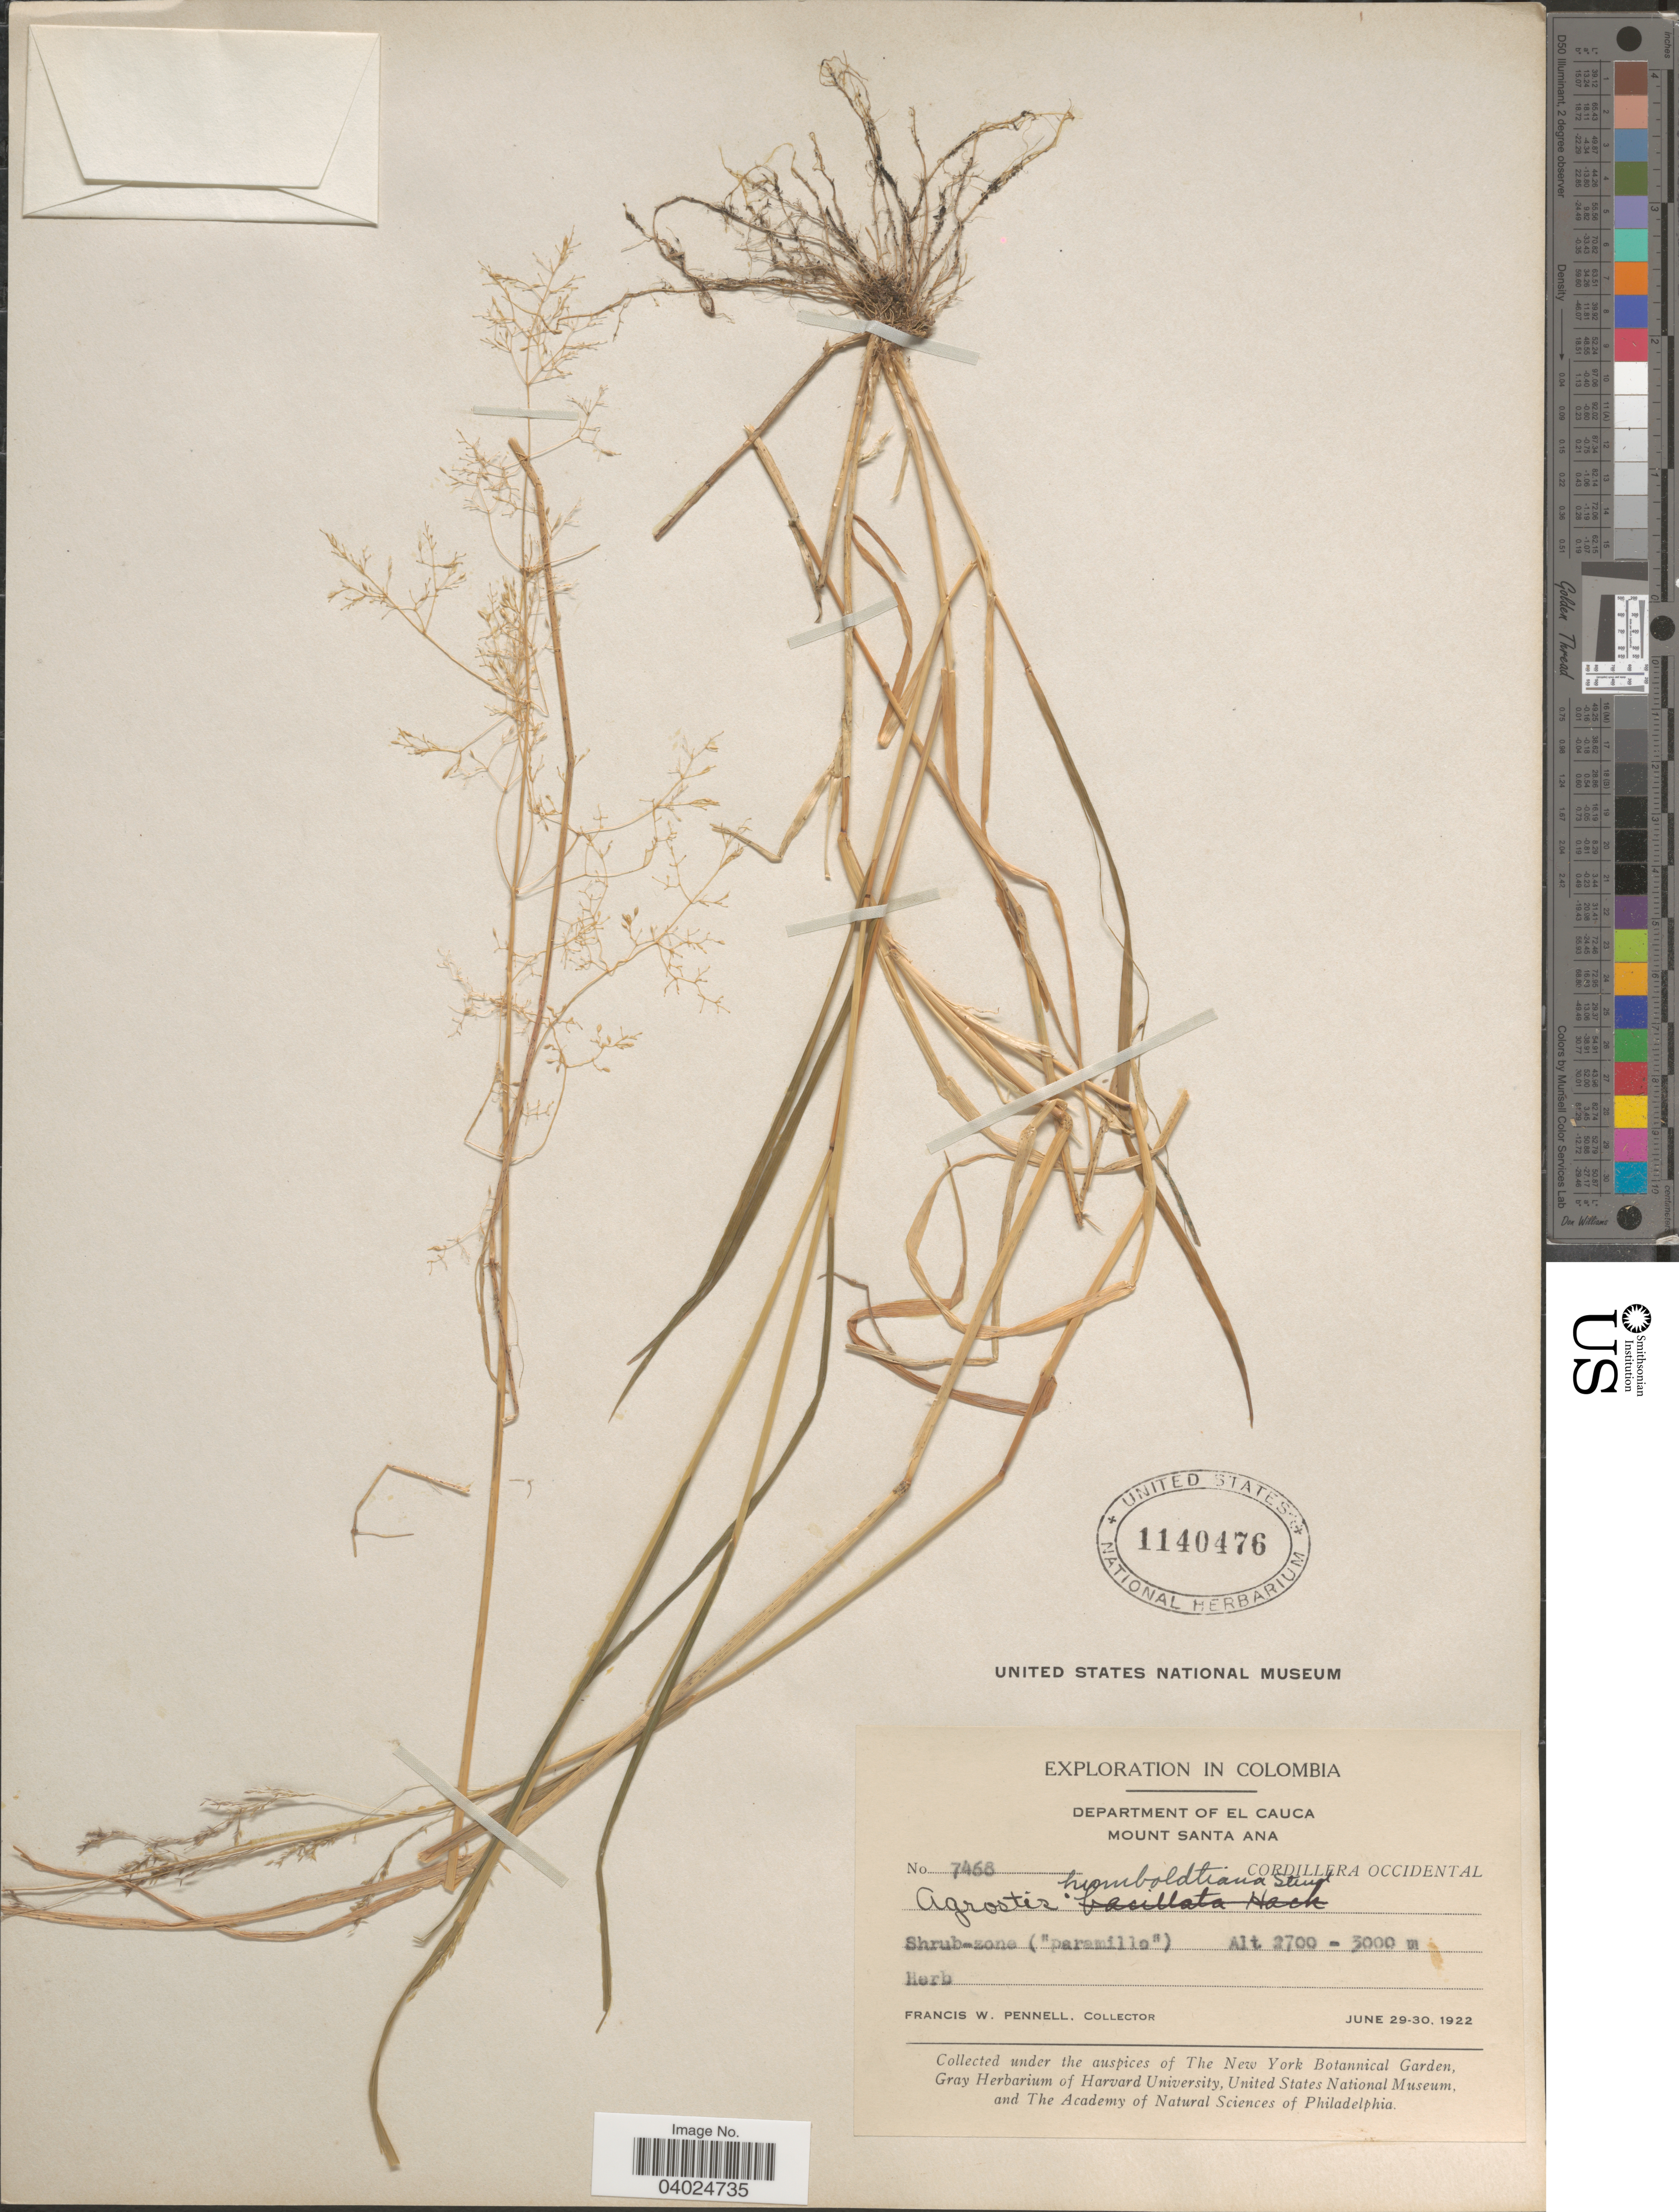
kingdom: Plantae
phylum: Tracheophyta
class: Liliopsida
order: Poales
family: Poaceae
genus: Agrostis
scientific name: Agrostis stolonifera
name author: L.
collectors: F. W. Pennell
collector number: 7468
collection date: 1922-06-29/1922-06-30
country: Colombia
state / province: Cauca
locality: Department of El Cauca. Mount Santa Ana. Cordillera Occidental. Shrub-zone ("paramillo").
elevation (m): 2700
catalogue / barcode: US 1140476